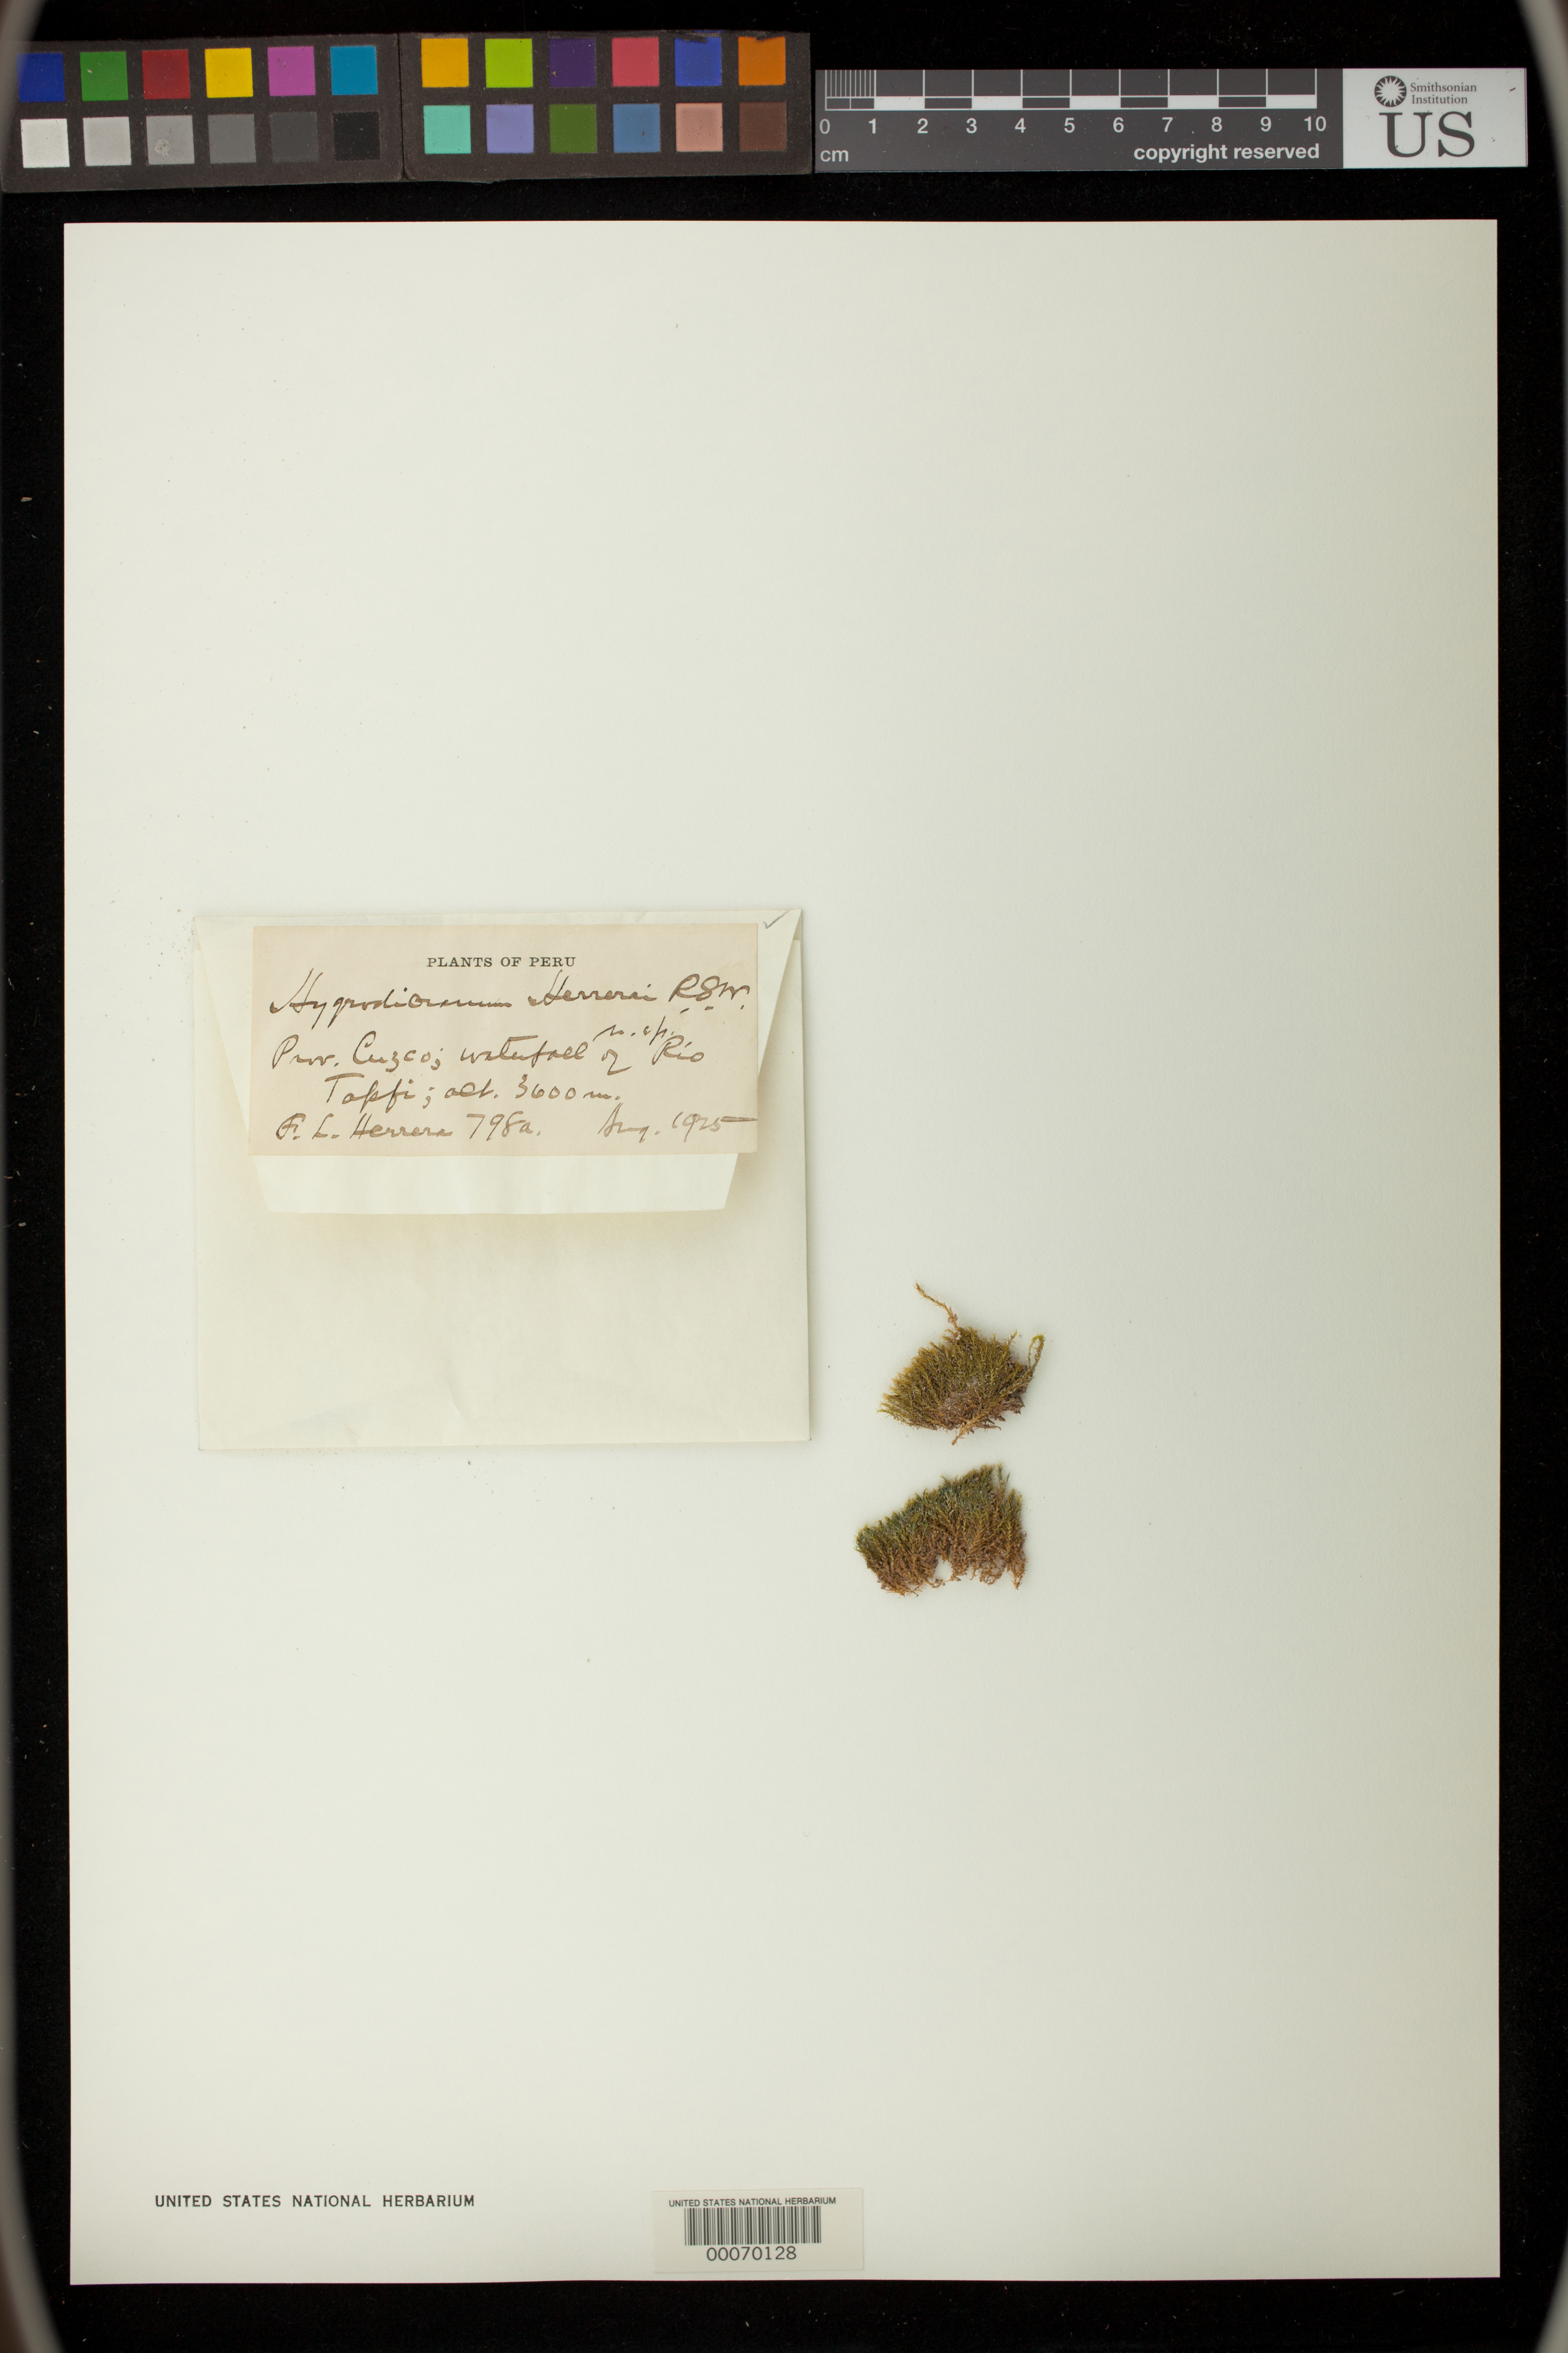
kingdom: Plantae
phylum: Bryophyta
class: Bryopsida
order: Dicranales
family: Aongstroemiaceae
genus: Hygrodicranum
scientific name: Hygrodicranum herrerai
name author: R.S. Williams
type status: Syntype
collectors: F. L. Herrera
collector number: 798a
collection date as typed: Aug 1925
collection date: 1925-08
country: Peru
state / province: Cusco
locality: Río Tapfi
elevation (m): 3600